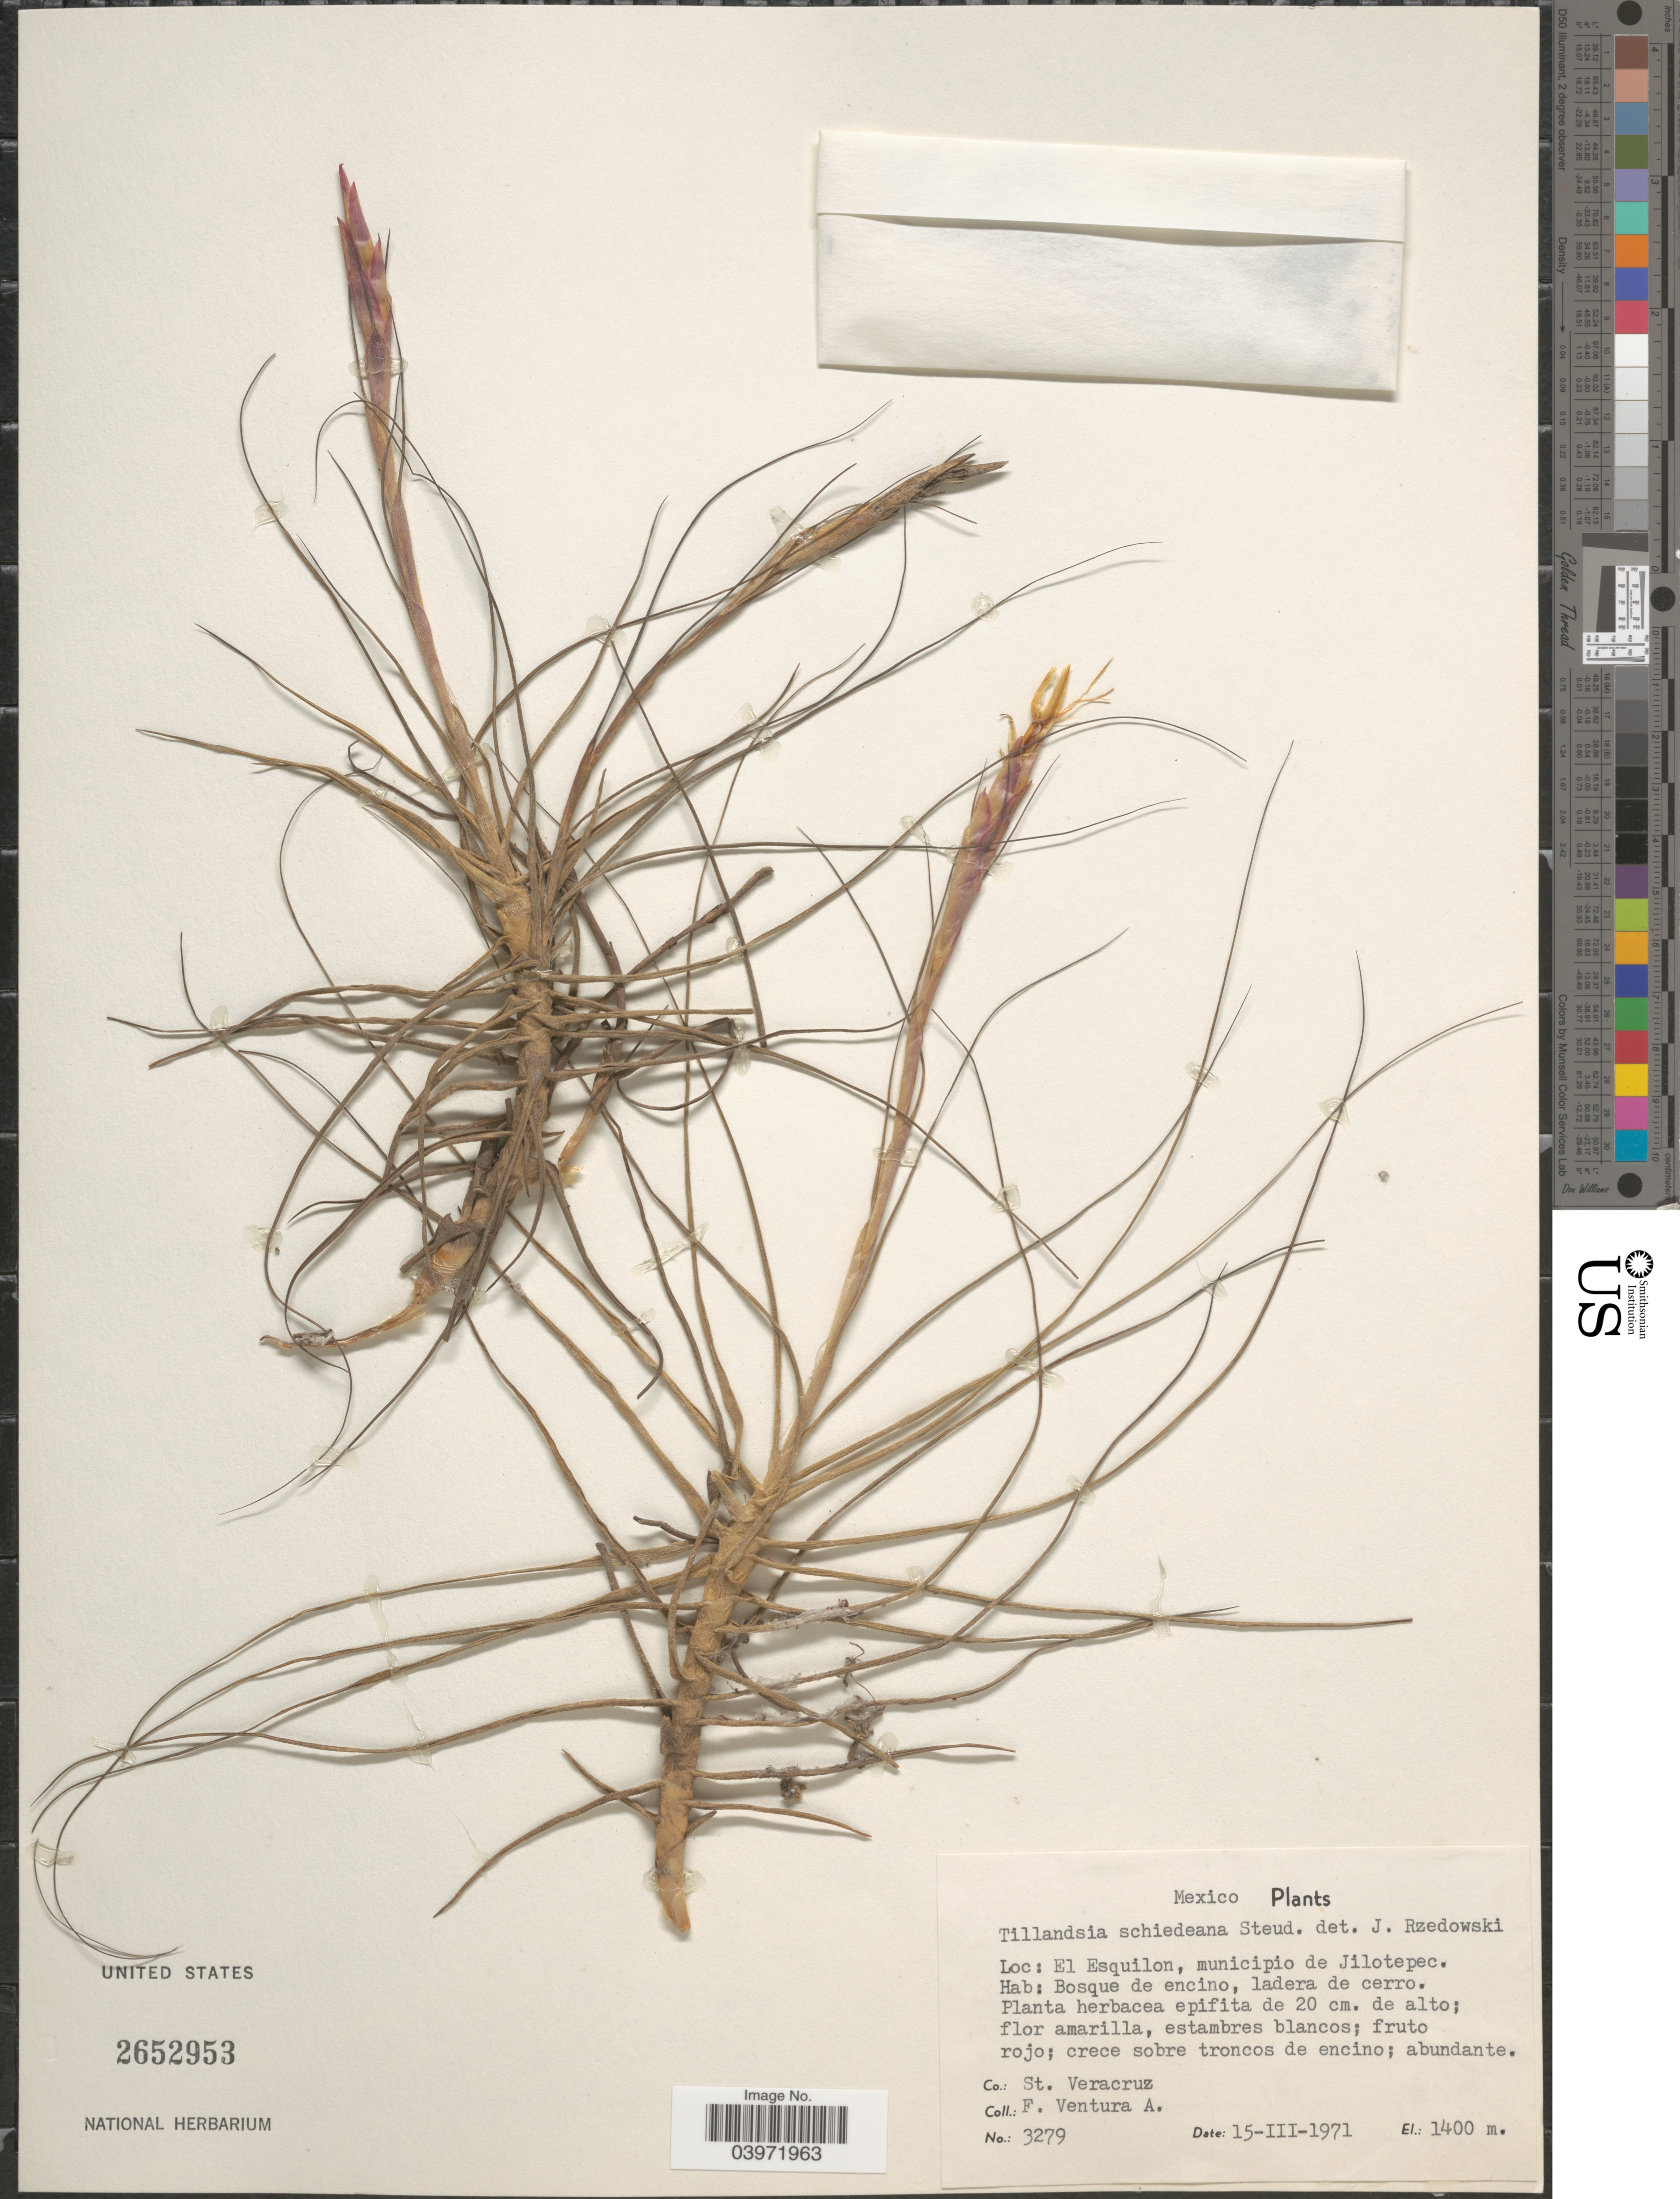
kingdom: Plantae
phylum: Tracheophyta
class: Liliopsida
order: Poales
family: Bromeliaceae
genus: Tillandsia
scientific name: Tillandsia schiedeana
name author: Steud.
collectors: F. Ventura A.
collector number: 3279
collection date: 1971-03-15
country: Mexico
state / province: Veracruz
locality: El Esquilon, municipio de Jilotepec. Co.: St. Veracruz.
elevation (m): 1400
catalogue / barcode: US 2652953